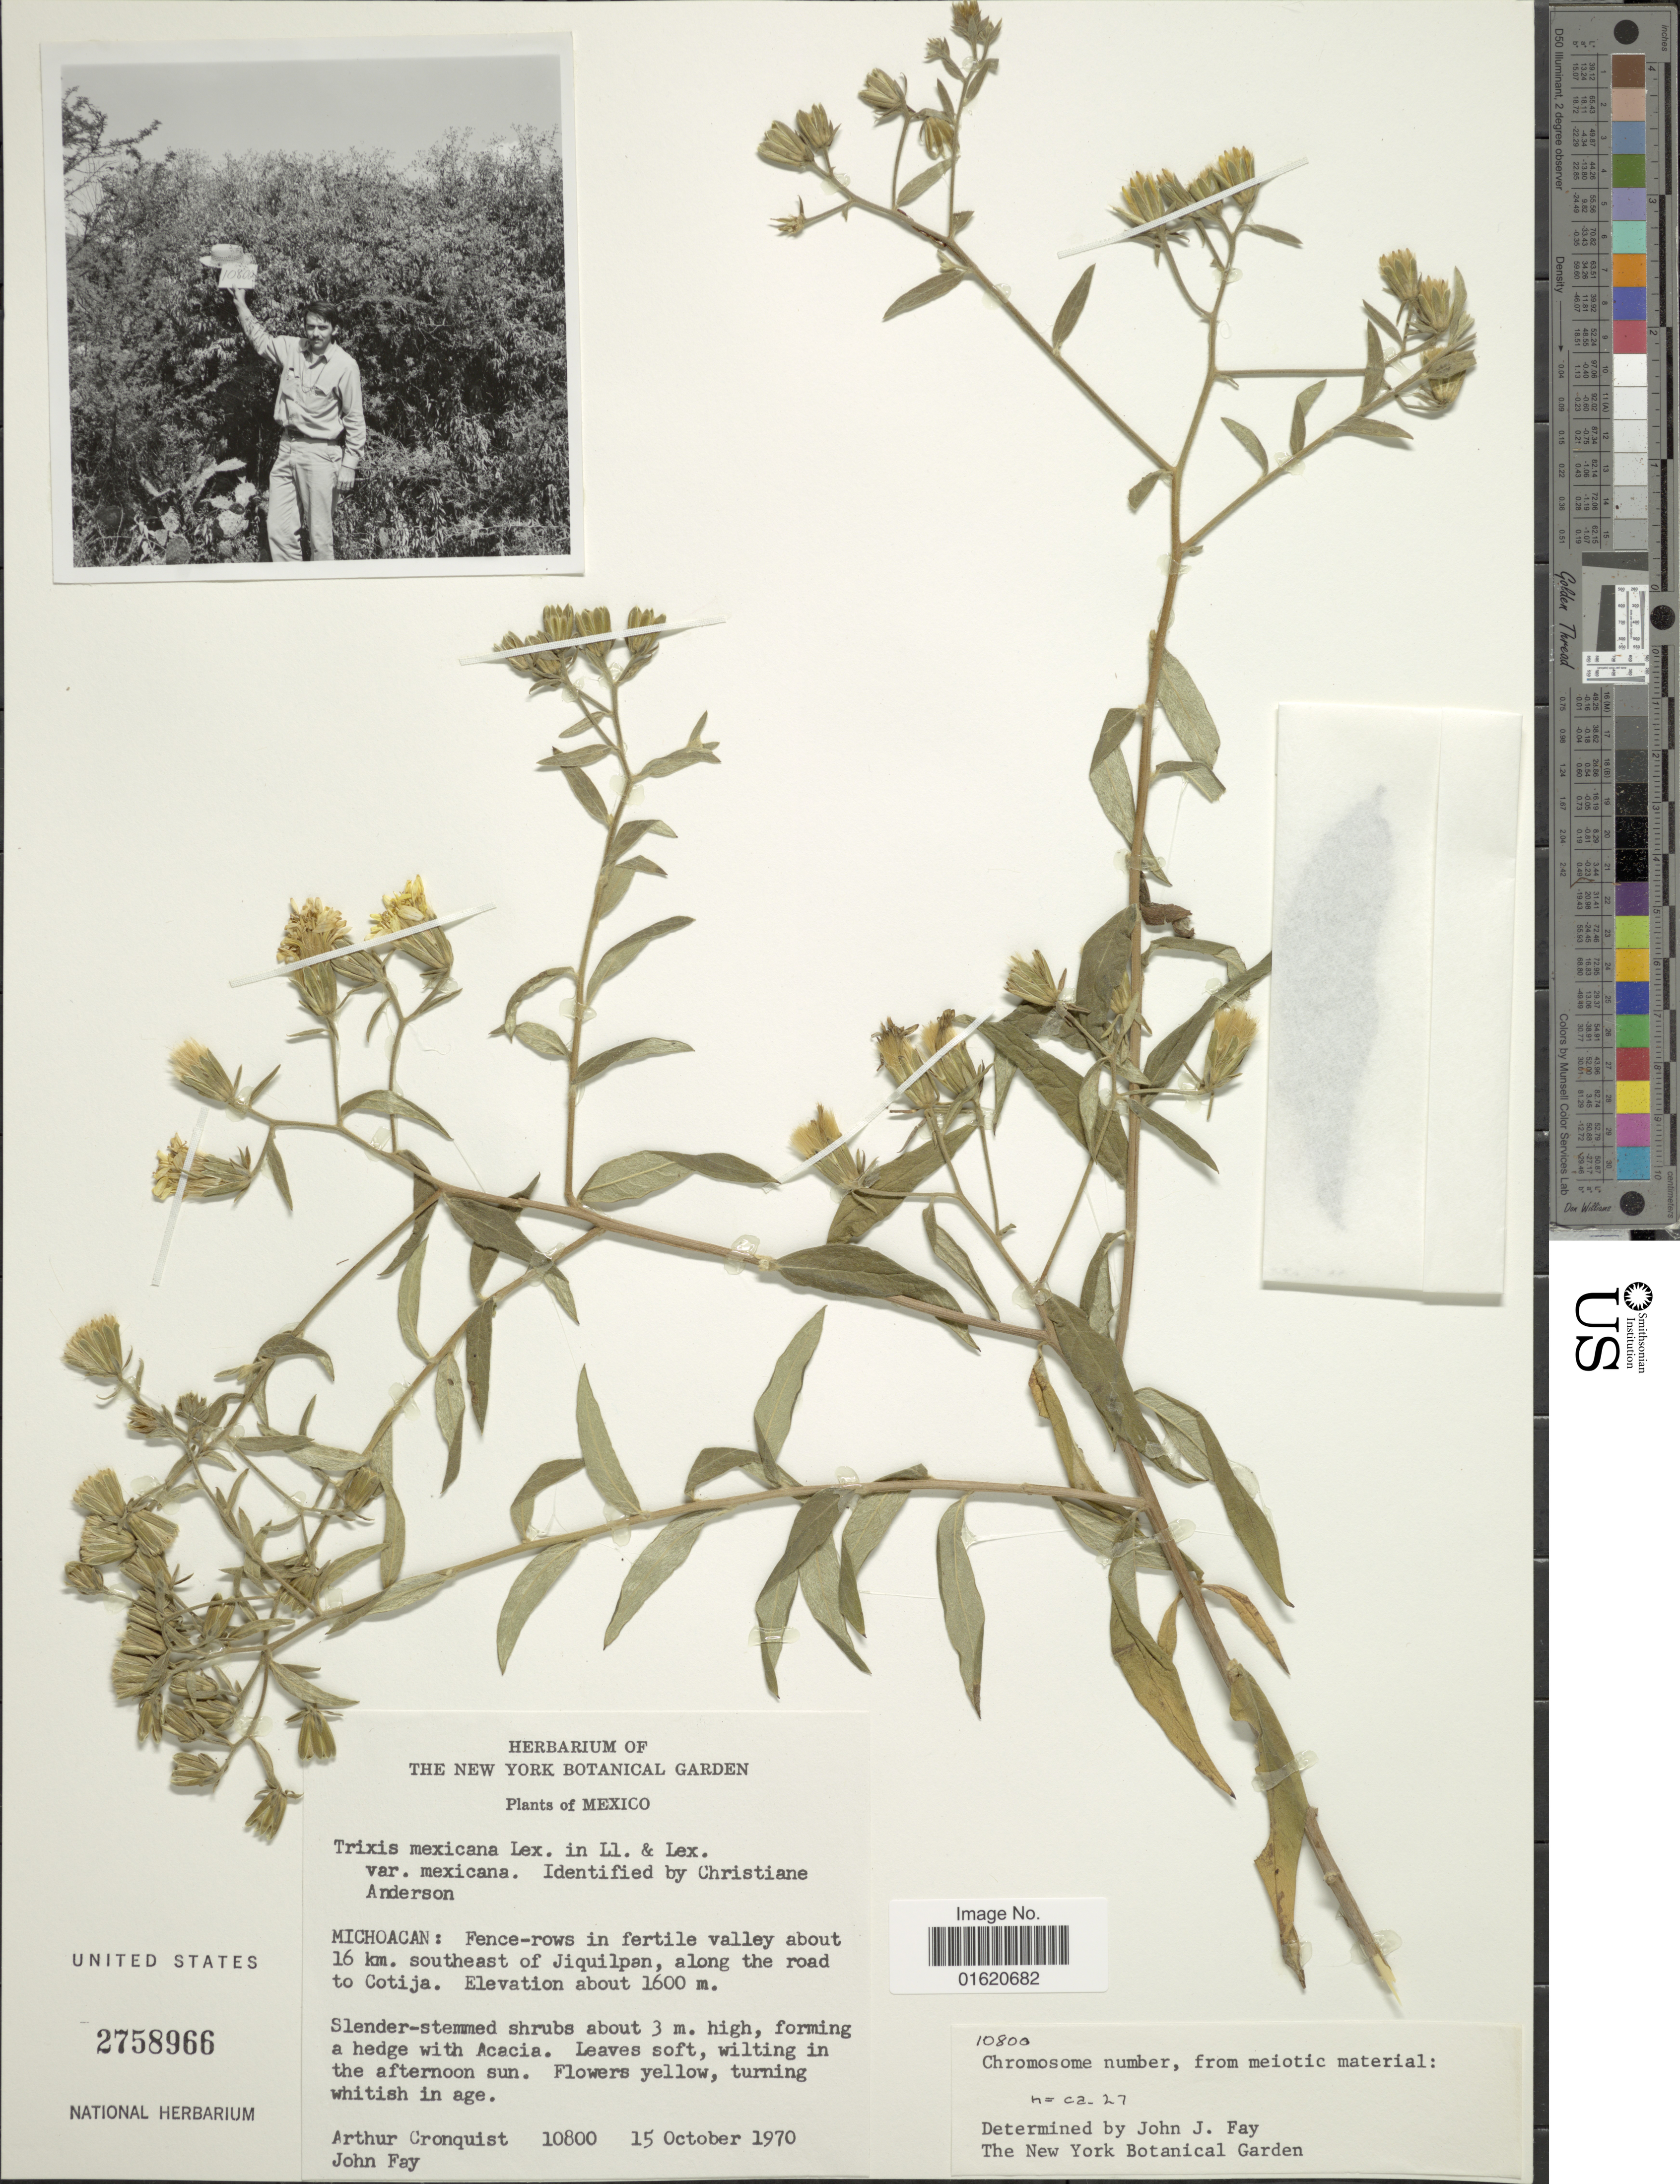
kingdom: Plantae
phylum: Tracheophyta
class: Magnoliopsida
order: Asterales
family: Asteraceae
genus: Trixis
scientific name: Trixis mexicana var. mexicana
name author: Lex.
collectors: A. J. Cronquist & J. M. Fay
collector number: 10800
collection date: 1970-10-15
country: Mexico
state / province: Michoacán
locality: Fence-rows in fertile vallety about 16 km. southeast of Jiquilpan, along the road to Cotija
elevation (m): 1600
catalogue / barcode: US 2758966